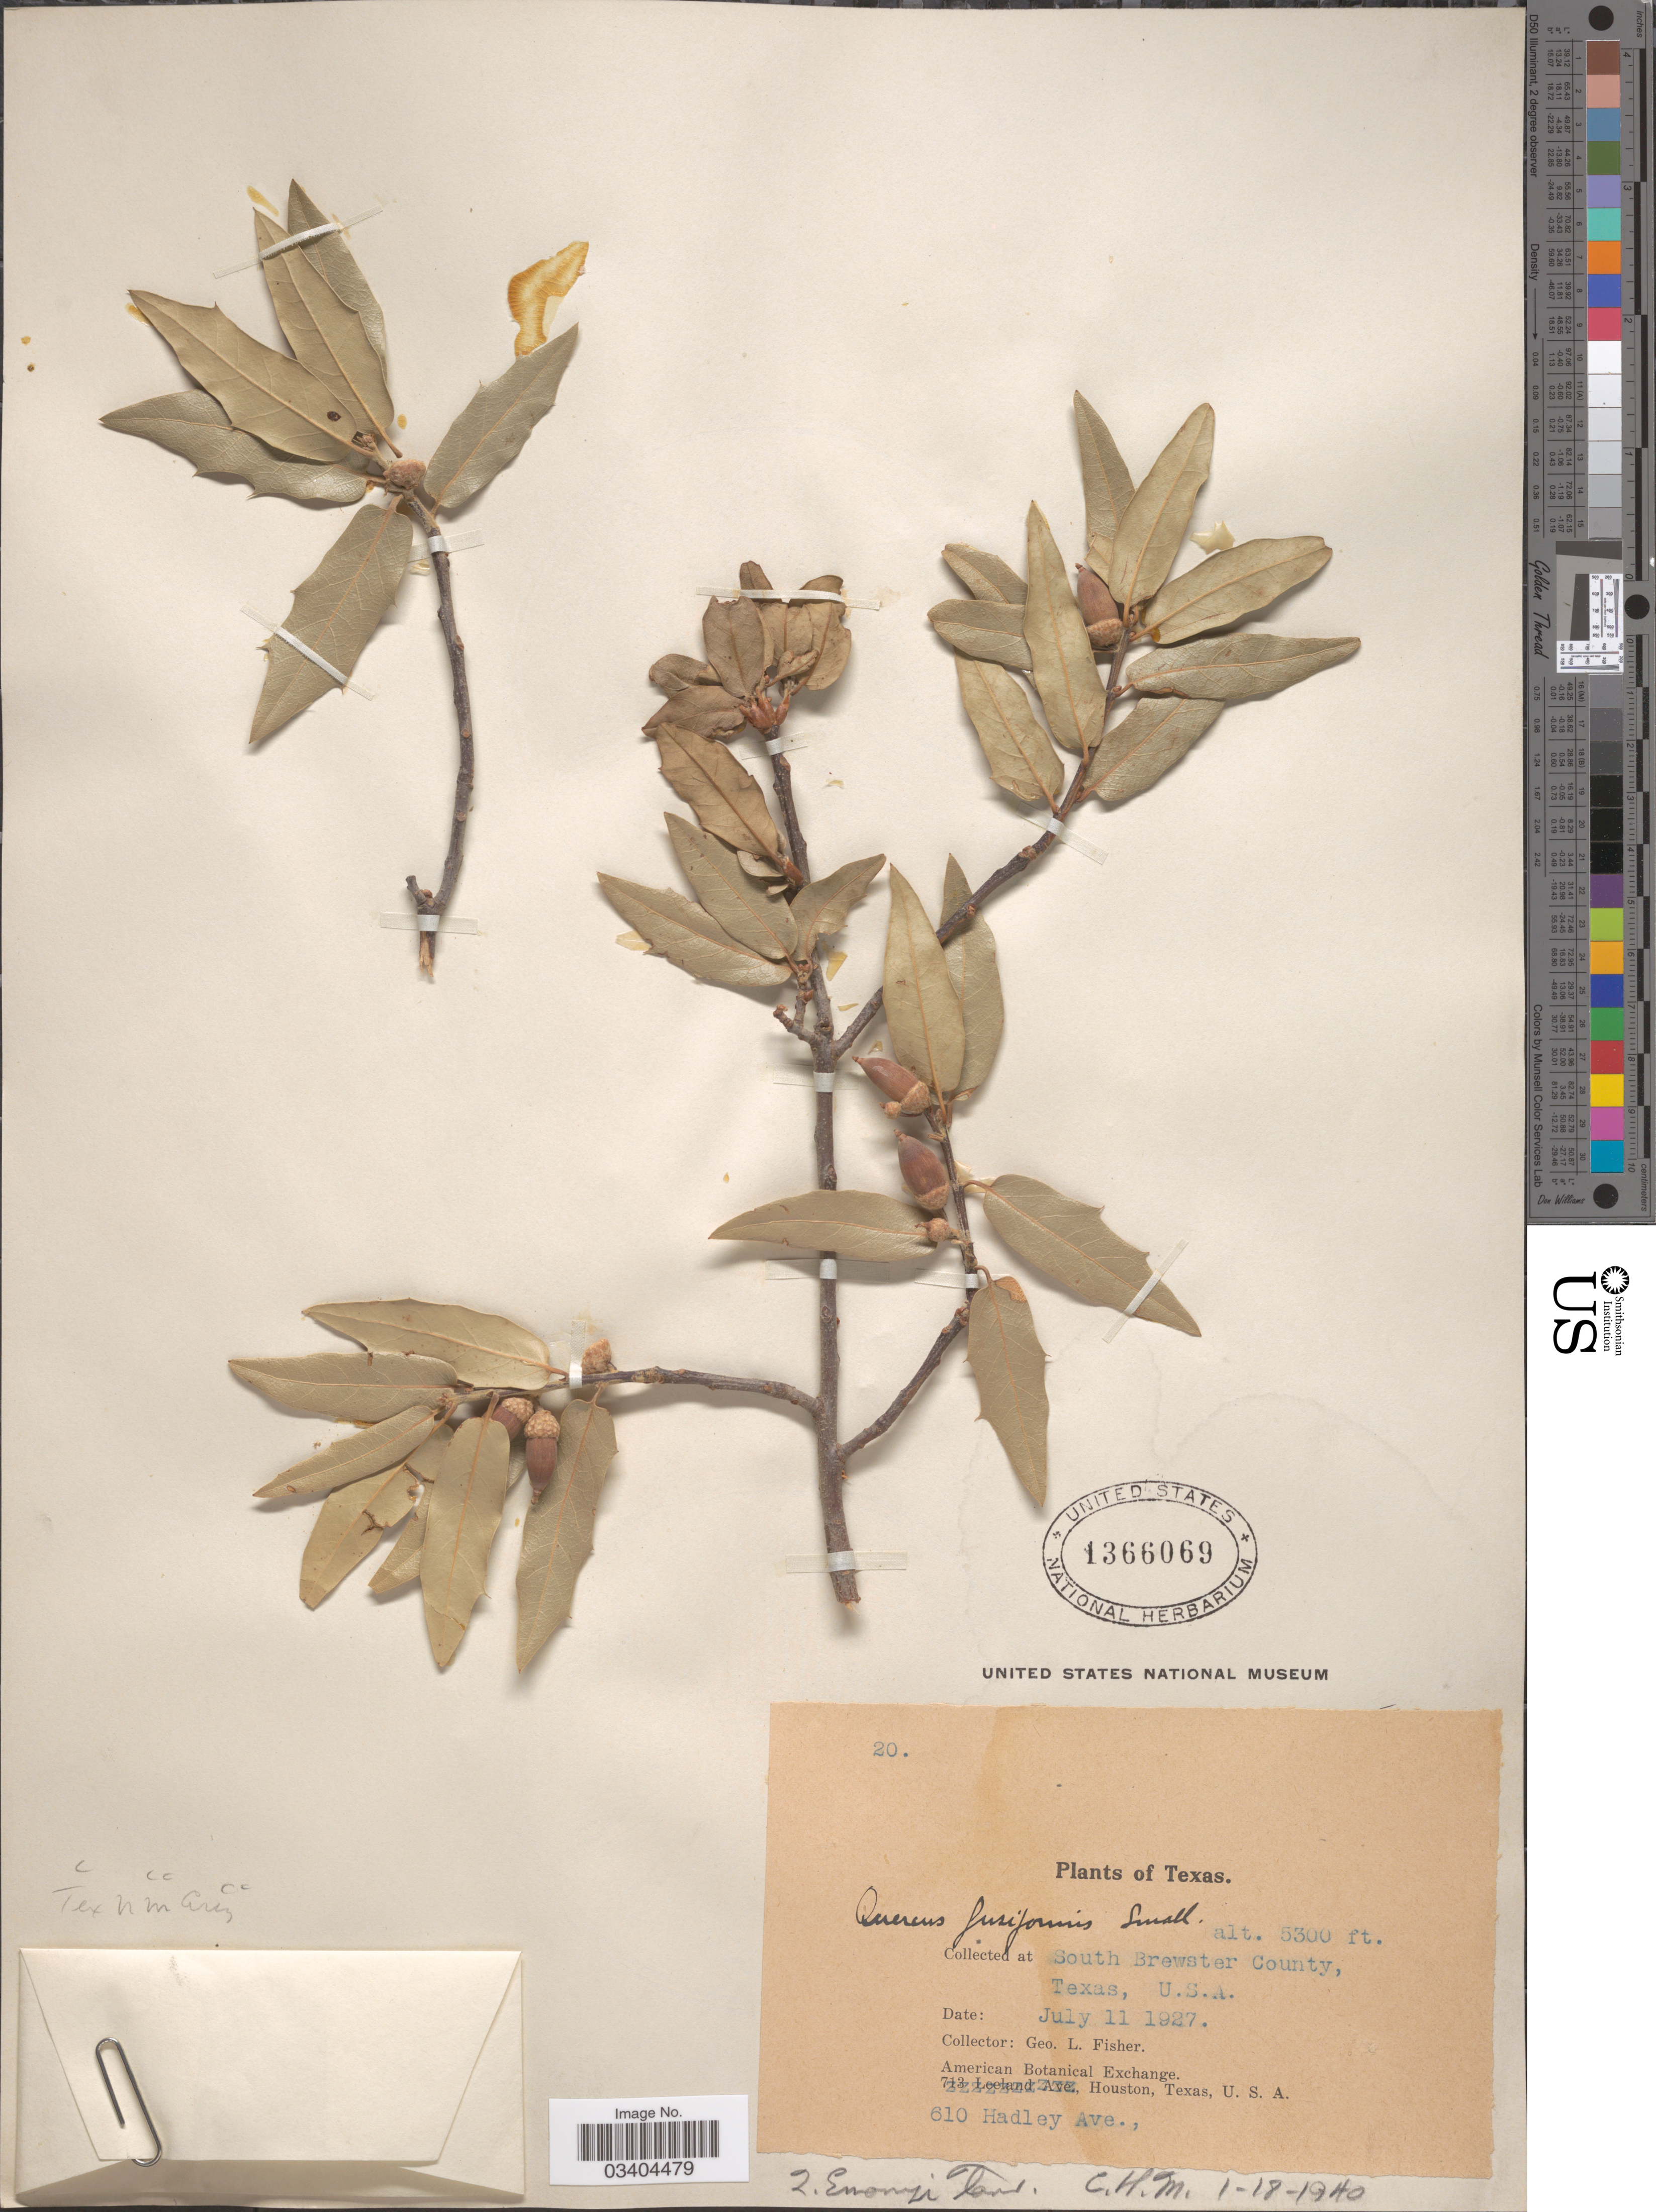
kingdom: Plantae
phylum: Tracheophyta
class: Magnoliopsida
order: Fagales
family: Fagaceae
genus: Quercus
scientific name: Quercus emoryi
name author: Torr. in Emory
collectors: G. L. Fisher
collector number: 20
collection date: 1927-07-11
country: United States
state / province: Texas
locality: South Brewster County.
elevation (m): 1615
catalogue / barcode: US 1366069